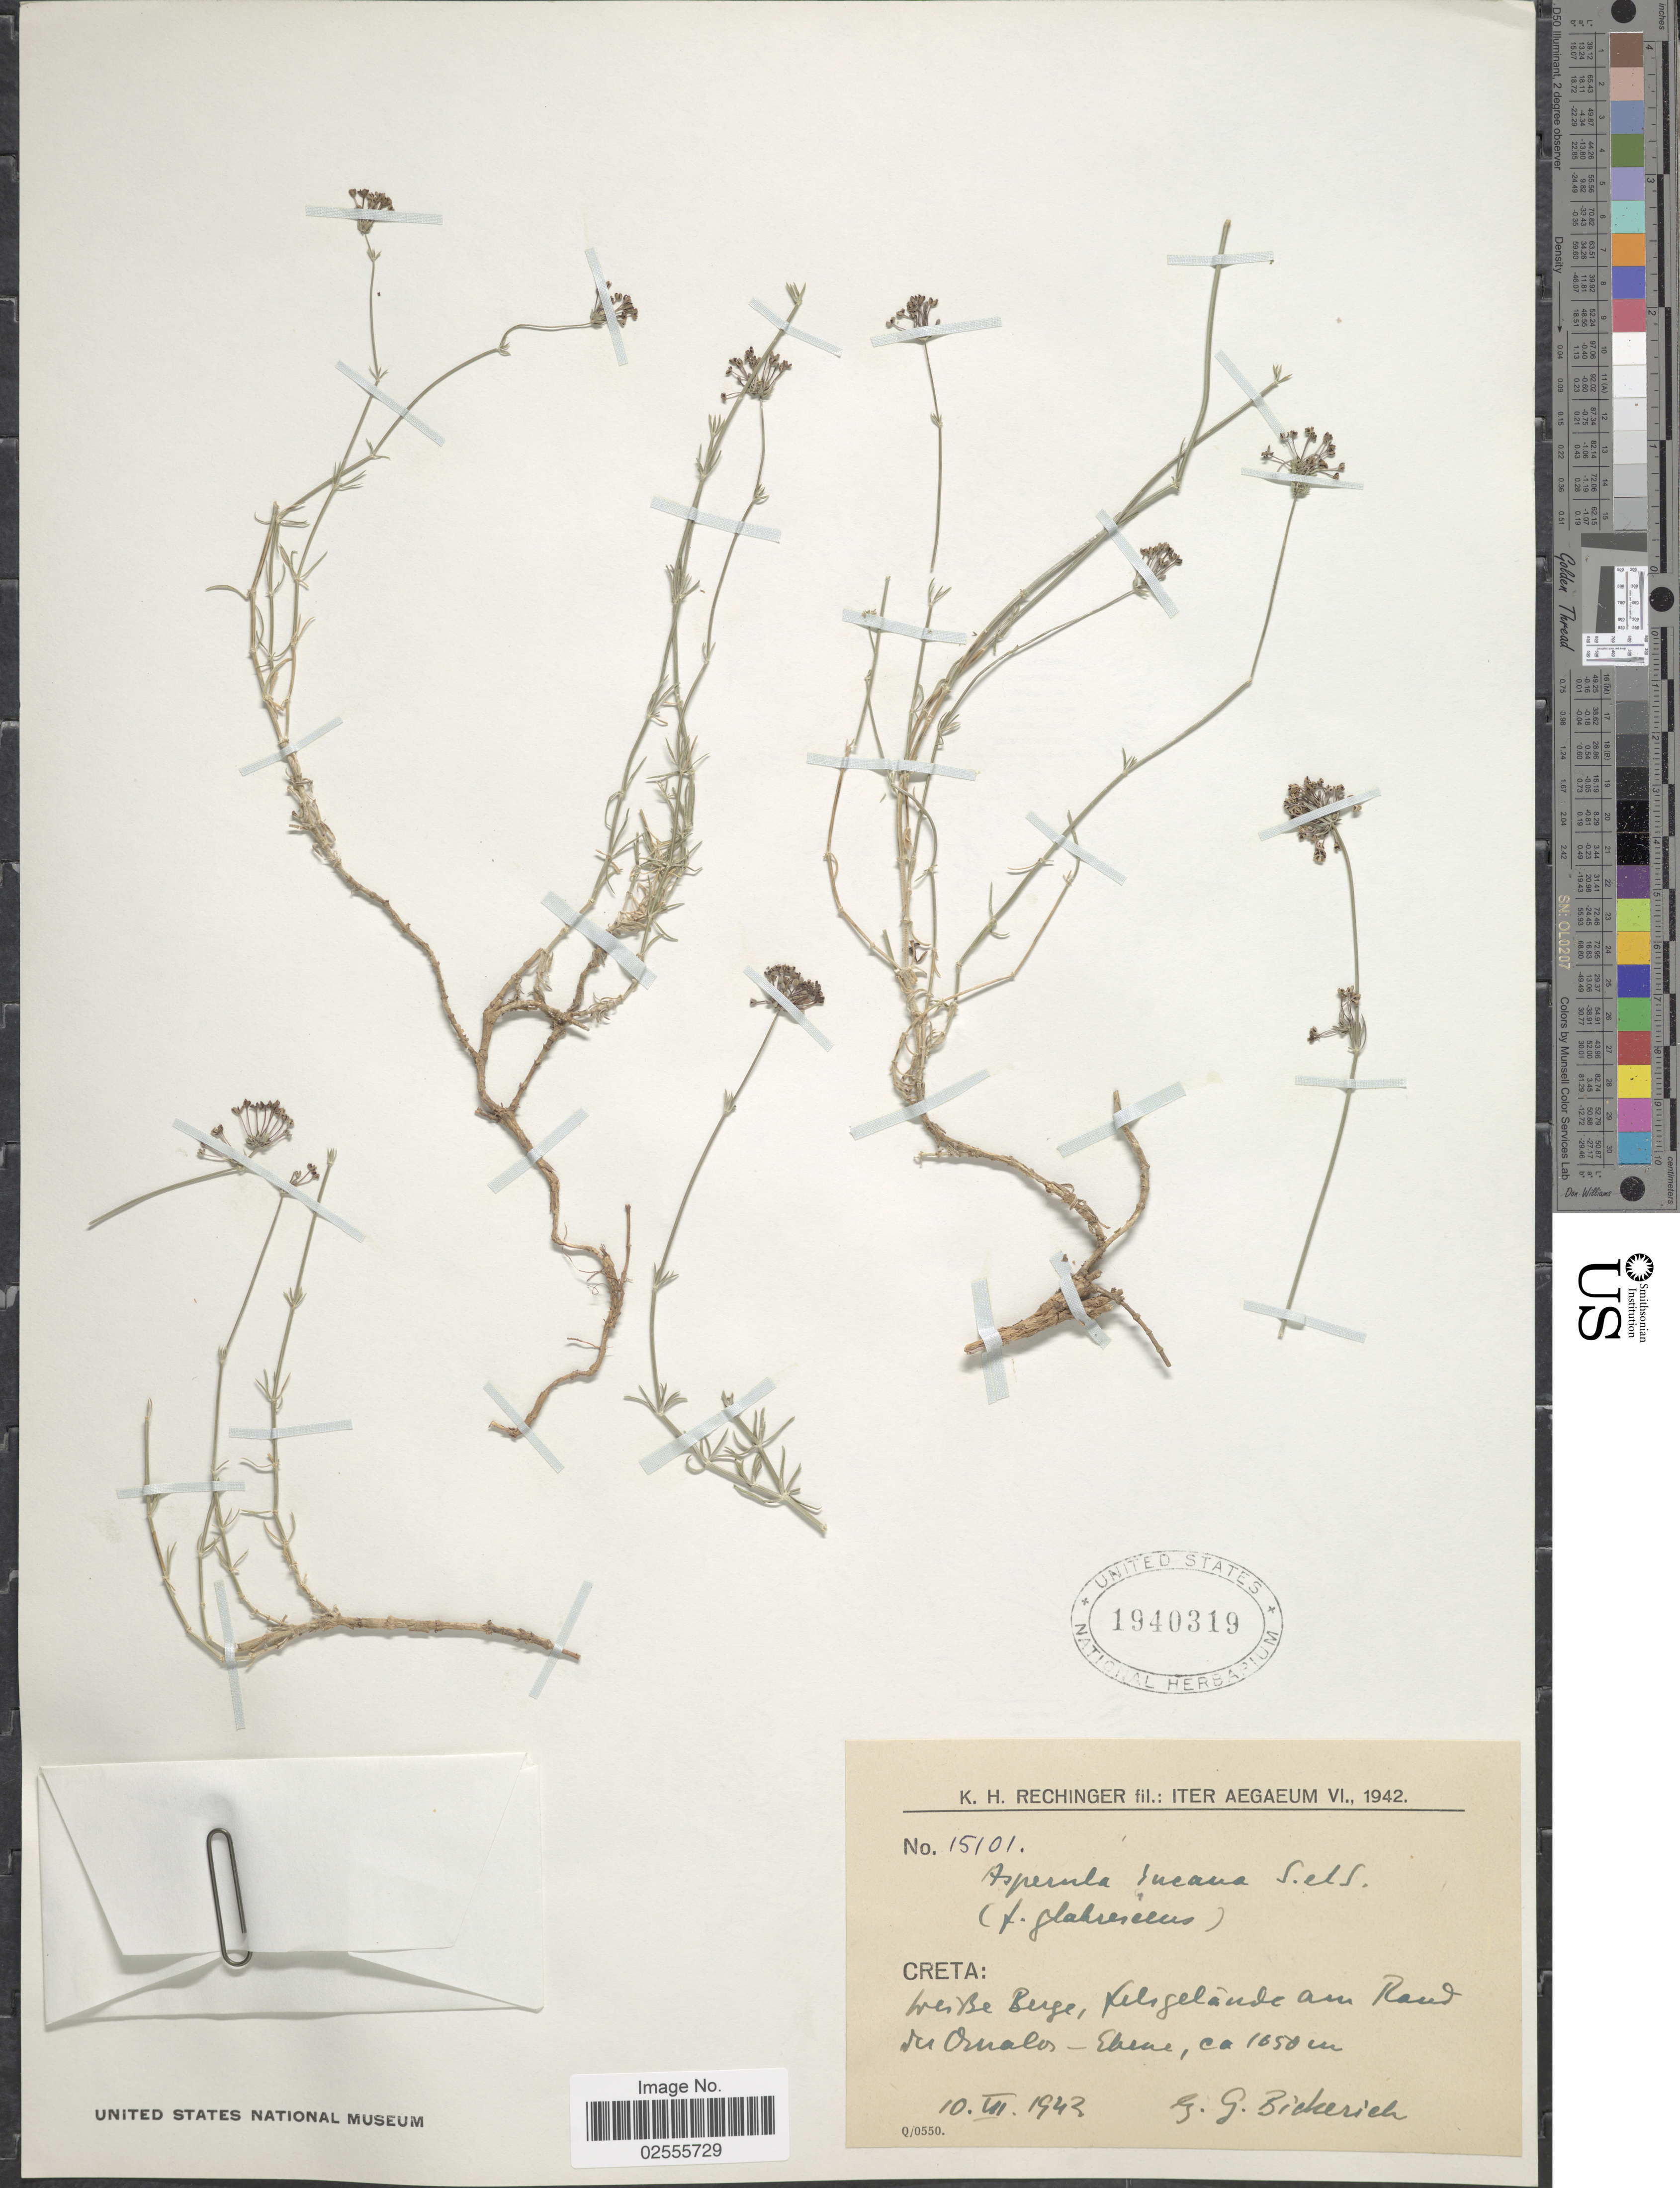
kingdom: Plantae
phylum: Tracheophyta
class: Magnoliopsida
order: Gentianales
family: Rubiaceae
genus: Asperula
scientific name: Asperula incana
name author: Sibth. & Sm.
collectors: Bickerich, G. & K. H. Rechinger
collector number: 15101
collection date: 1942-07-10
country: Greece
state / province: Crete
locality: Iter Aegaeum, Creta: Weibe Berge, Kels gelände am Rand du Omalos- Ebene.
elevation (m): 1650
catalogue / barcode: US 1940319